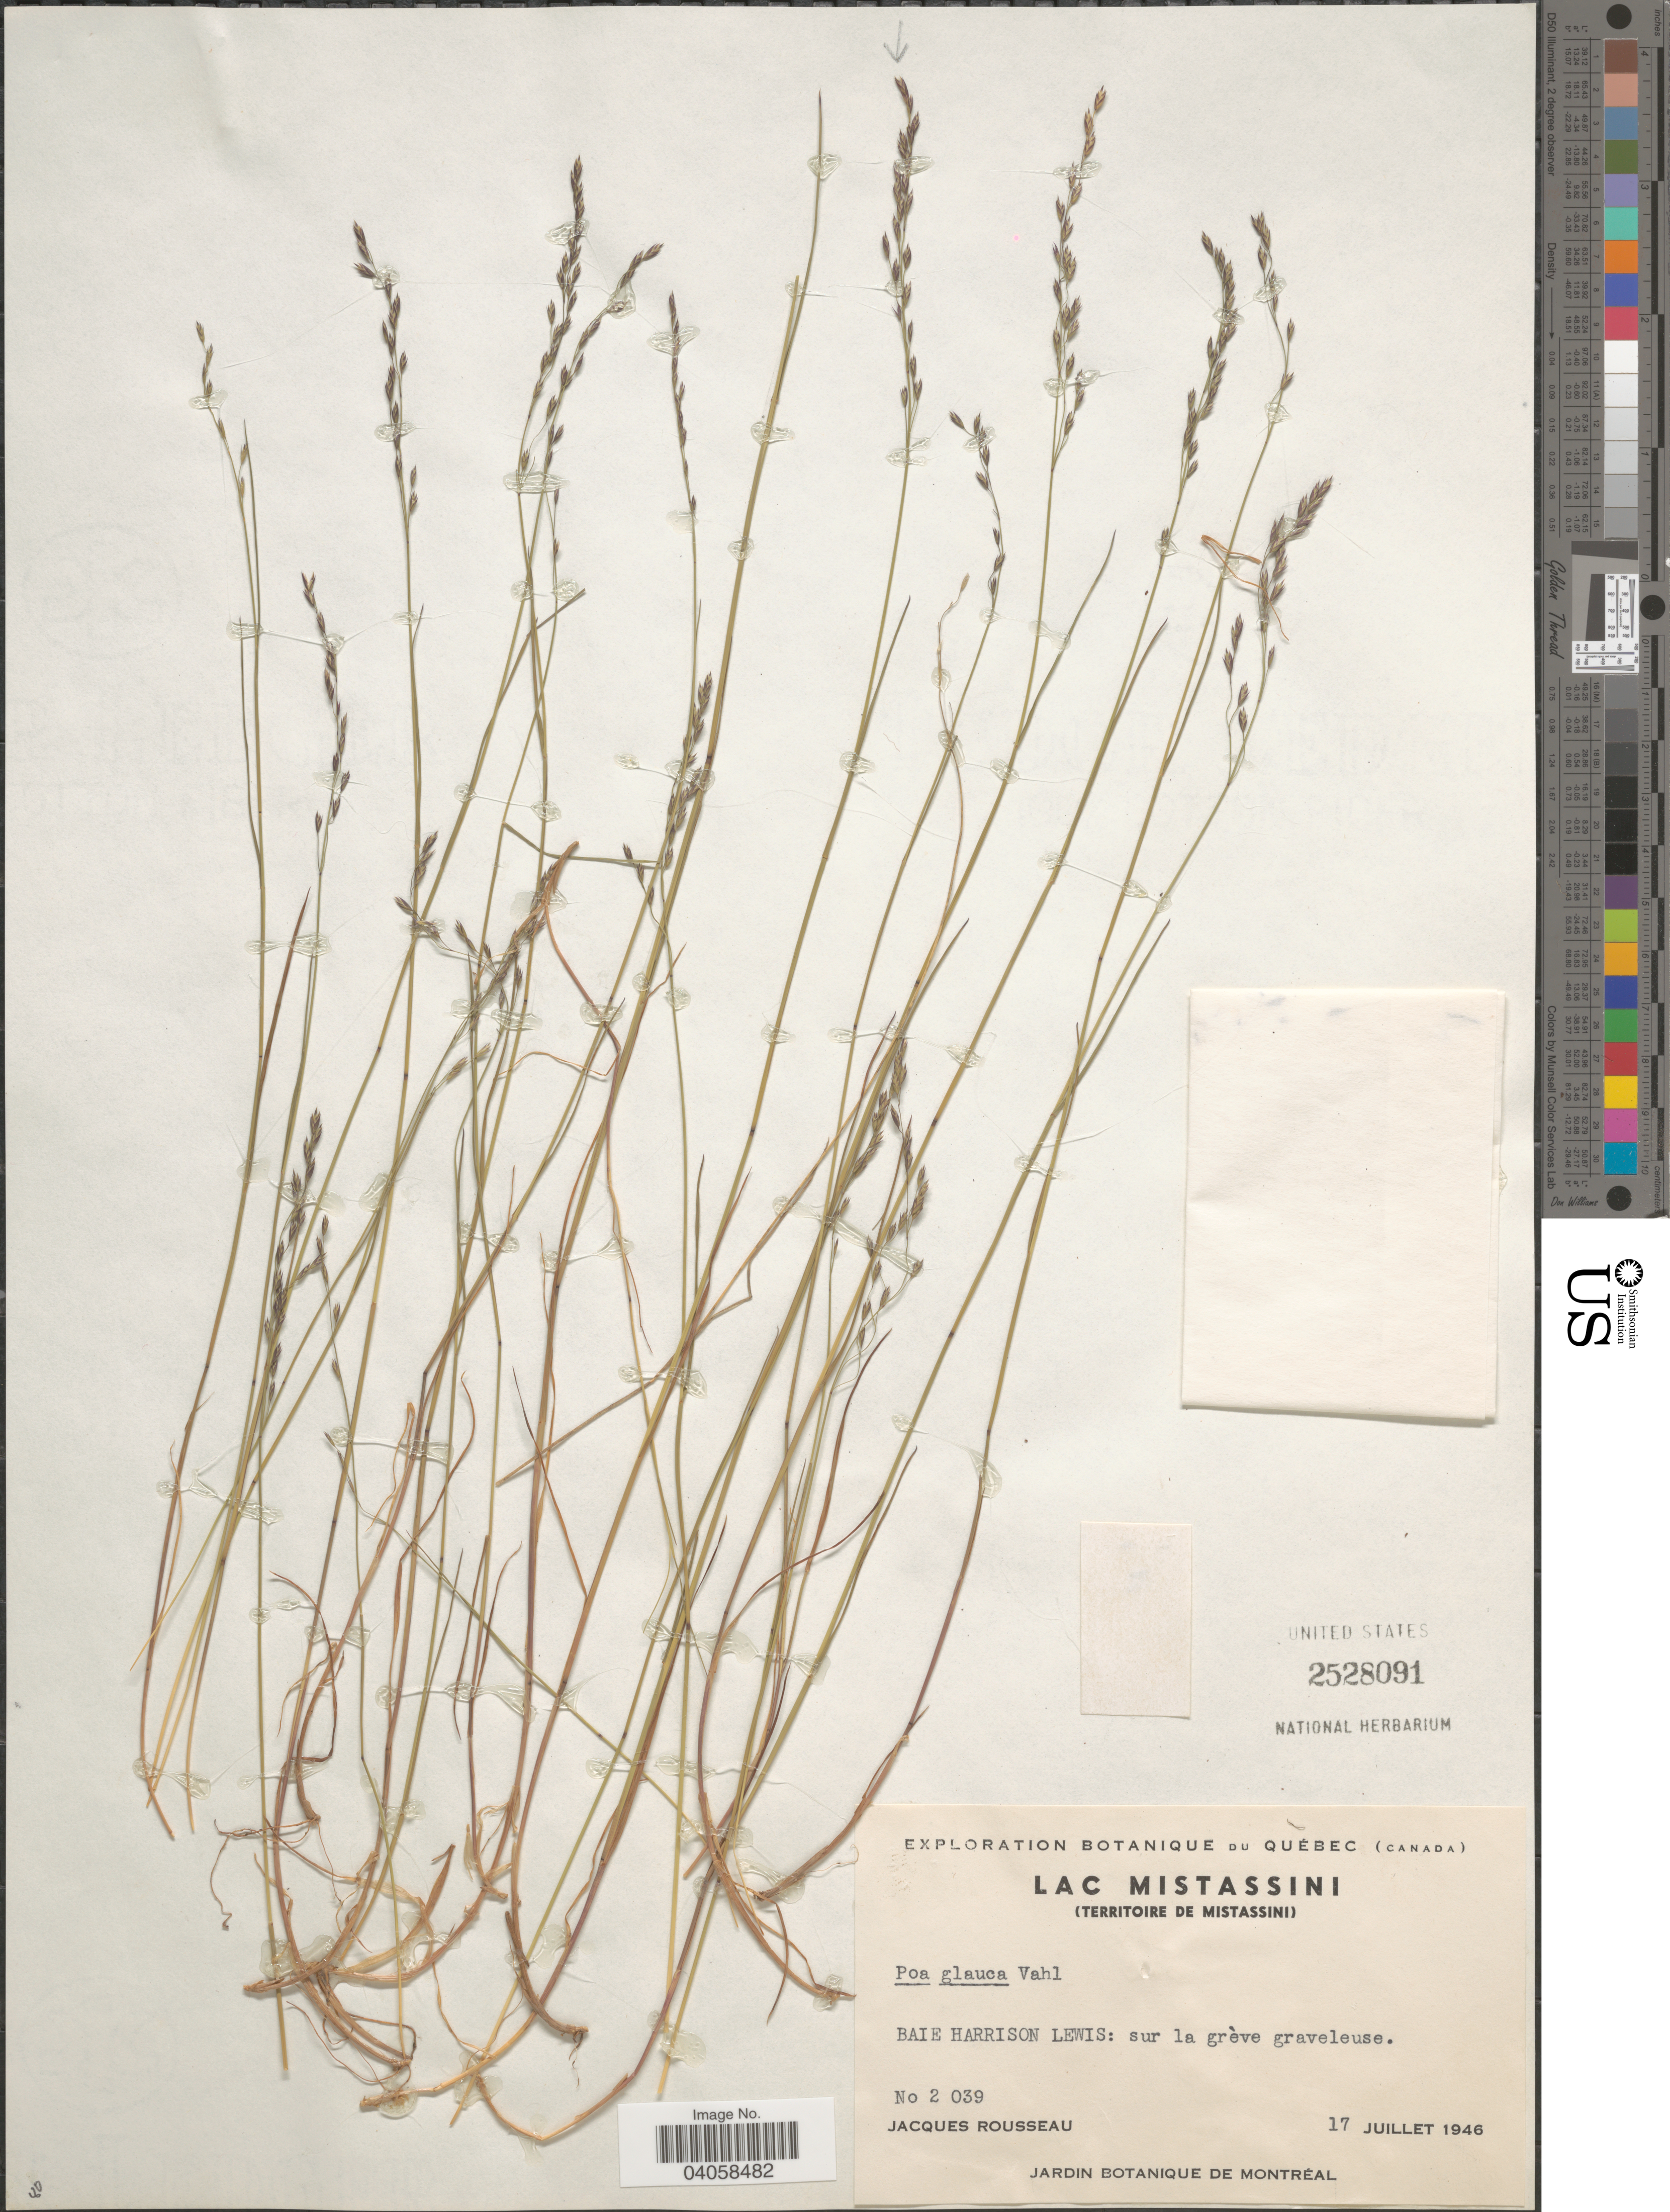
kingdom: Plantae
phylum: Tracheophyta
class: Liliopsida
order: Poales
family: Poaceae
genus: Poa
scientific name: Poa glauca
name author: Vahl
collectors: J. Rousseau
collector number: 2039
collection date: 1946-07-17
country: Canada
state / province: Quebec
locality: Lac Mistassini (Territoire de Mistassini). Baie Harrison Lewis: sur la grève graveleuse.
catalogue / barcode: US 2528091